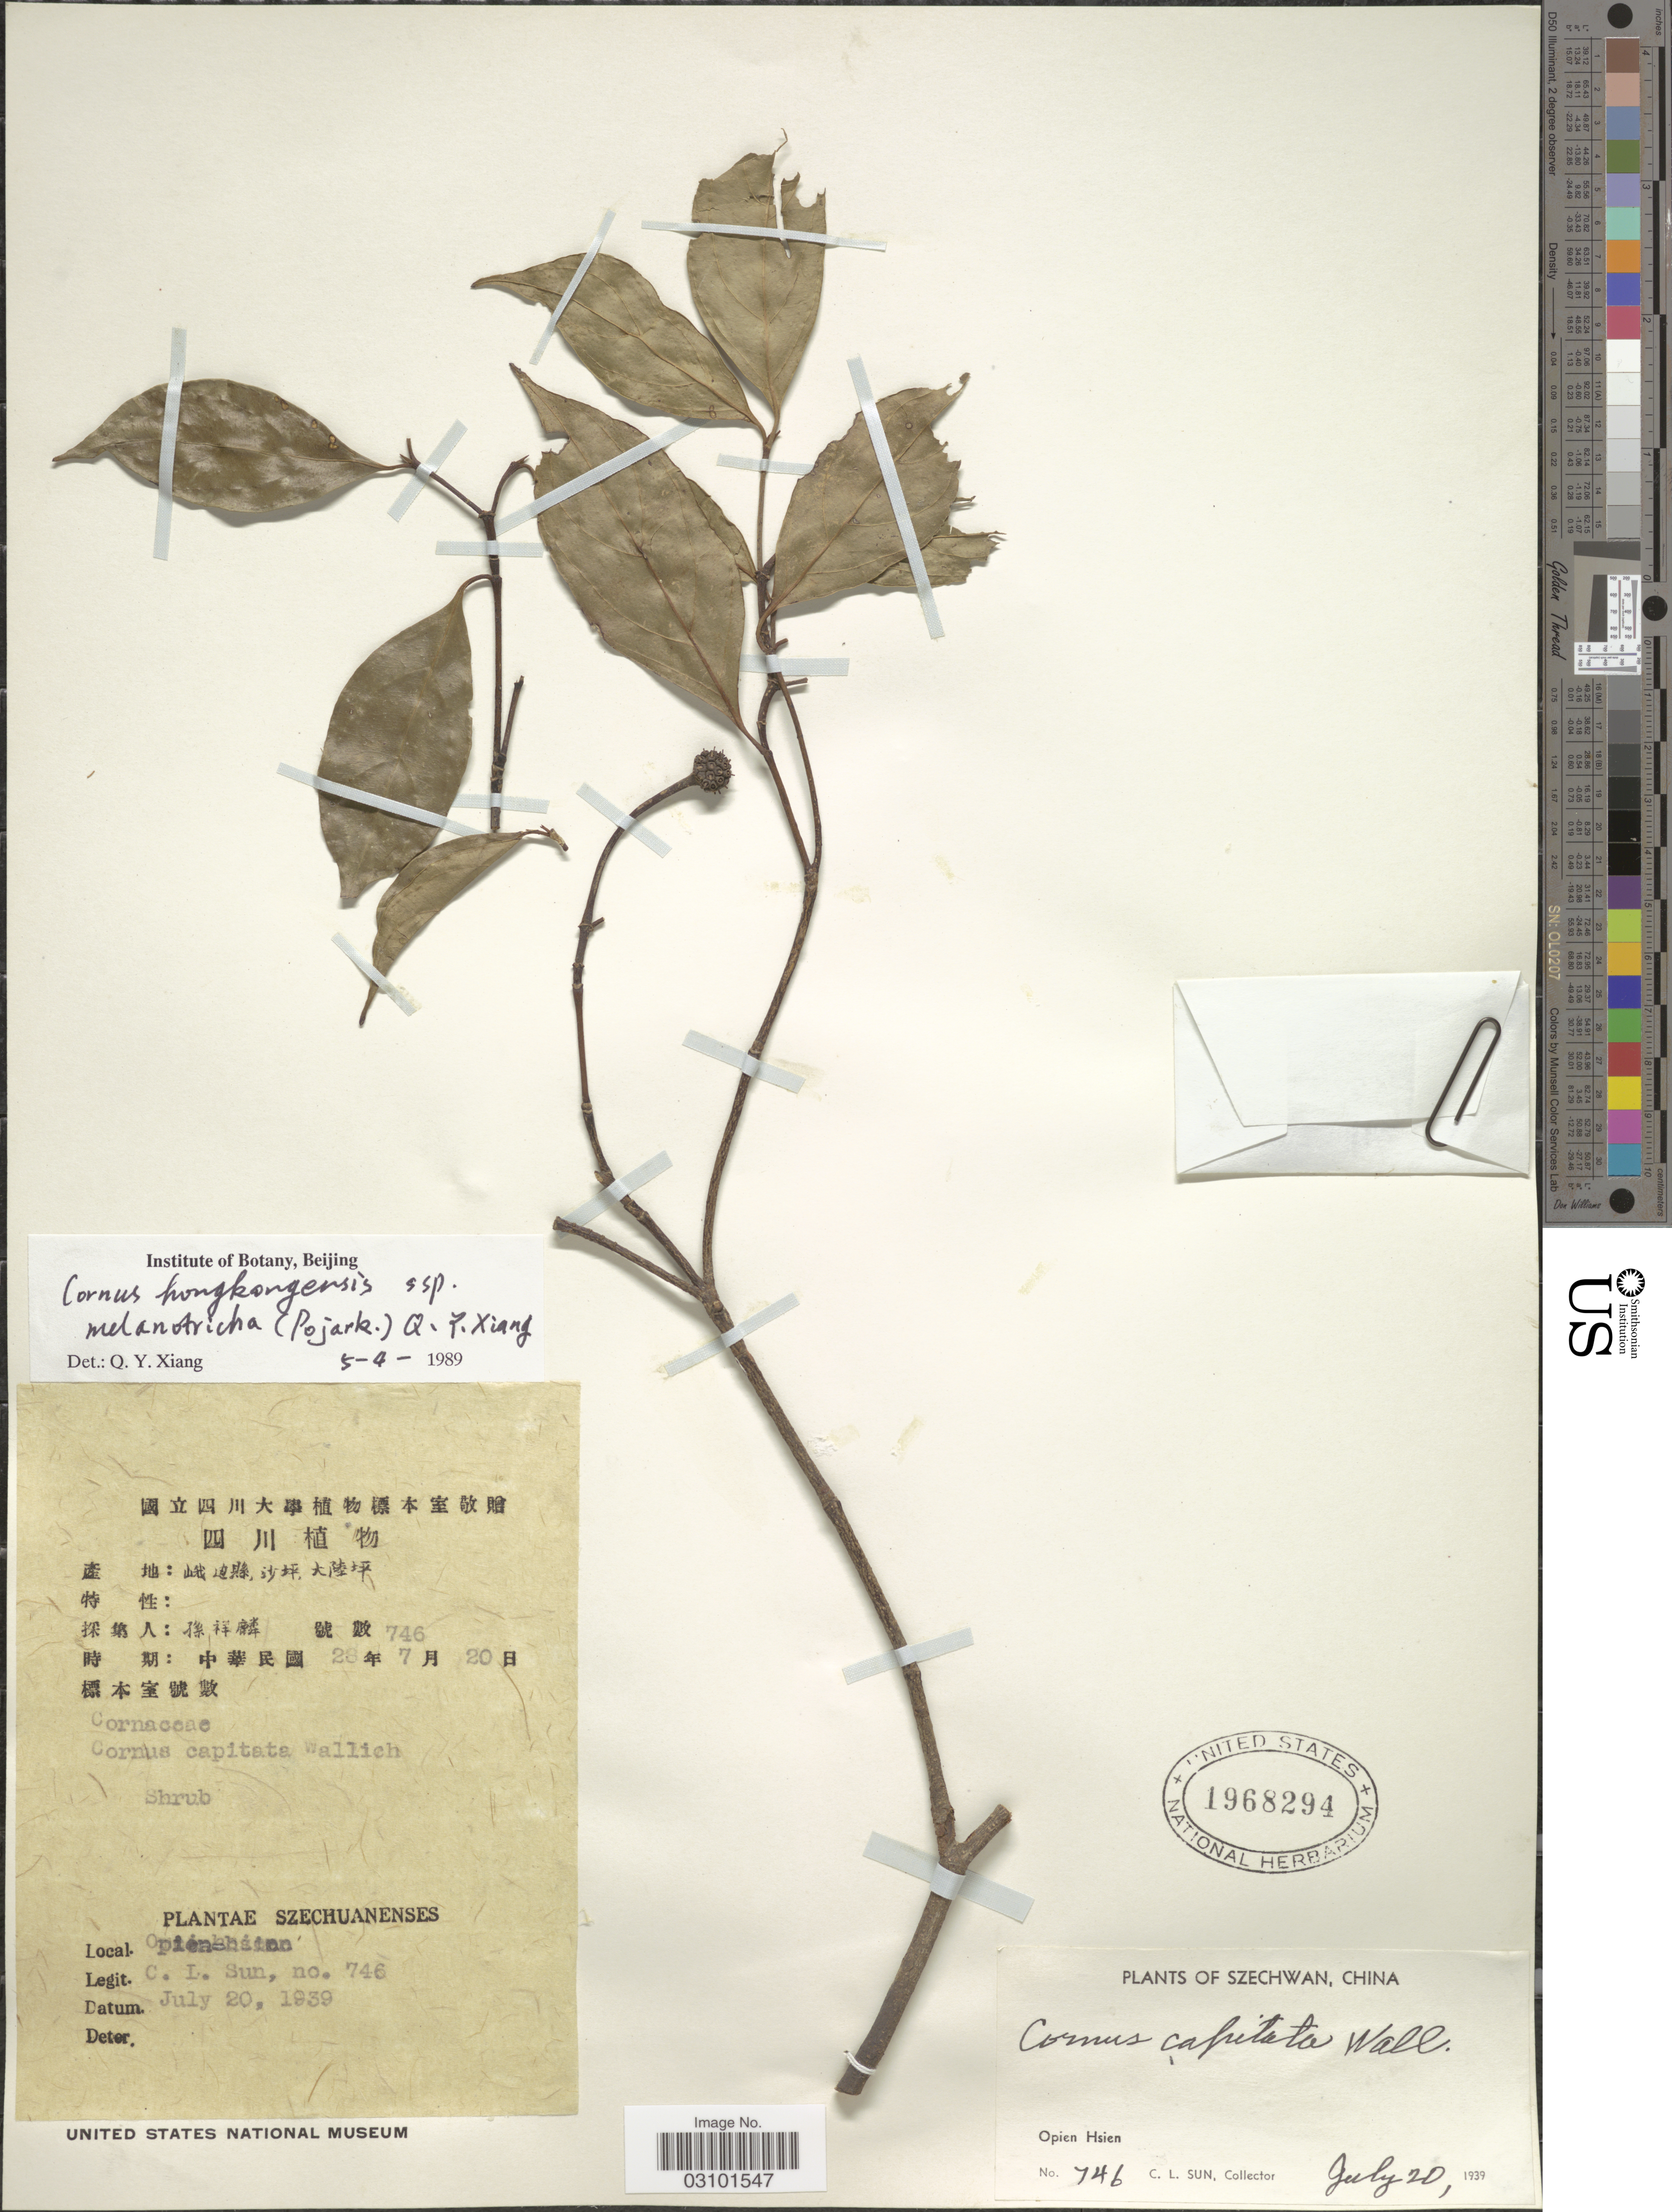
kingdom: Plantae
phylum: Tracheophyta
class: Magnoliopsida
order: Cornales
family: Cornaceae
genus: Cornus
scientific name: Cornus hongkongensis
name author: Hemsl.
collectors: C. Sun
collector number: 746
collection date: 1939-07-20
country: China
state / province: Sichuan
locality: Szechwan. Opien Hsien.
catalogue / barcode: US 1968294